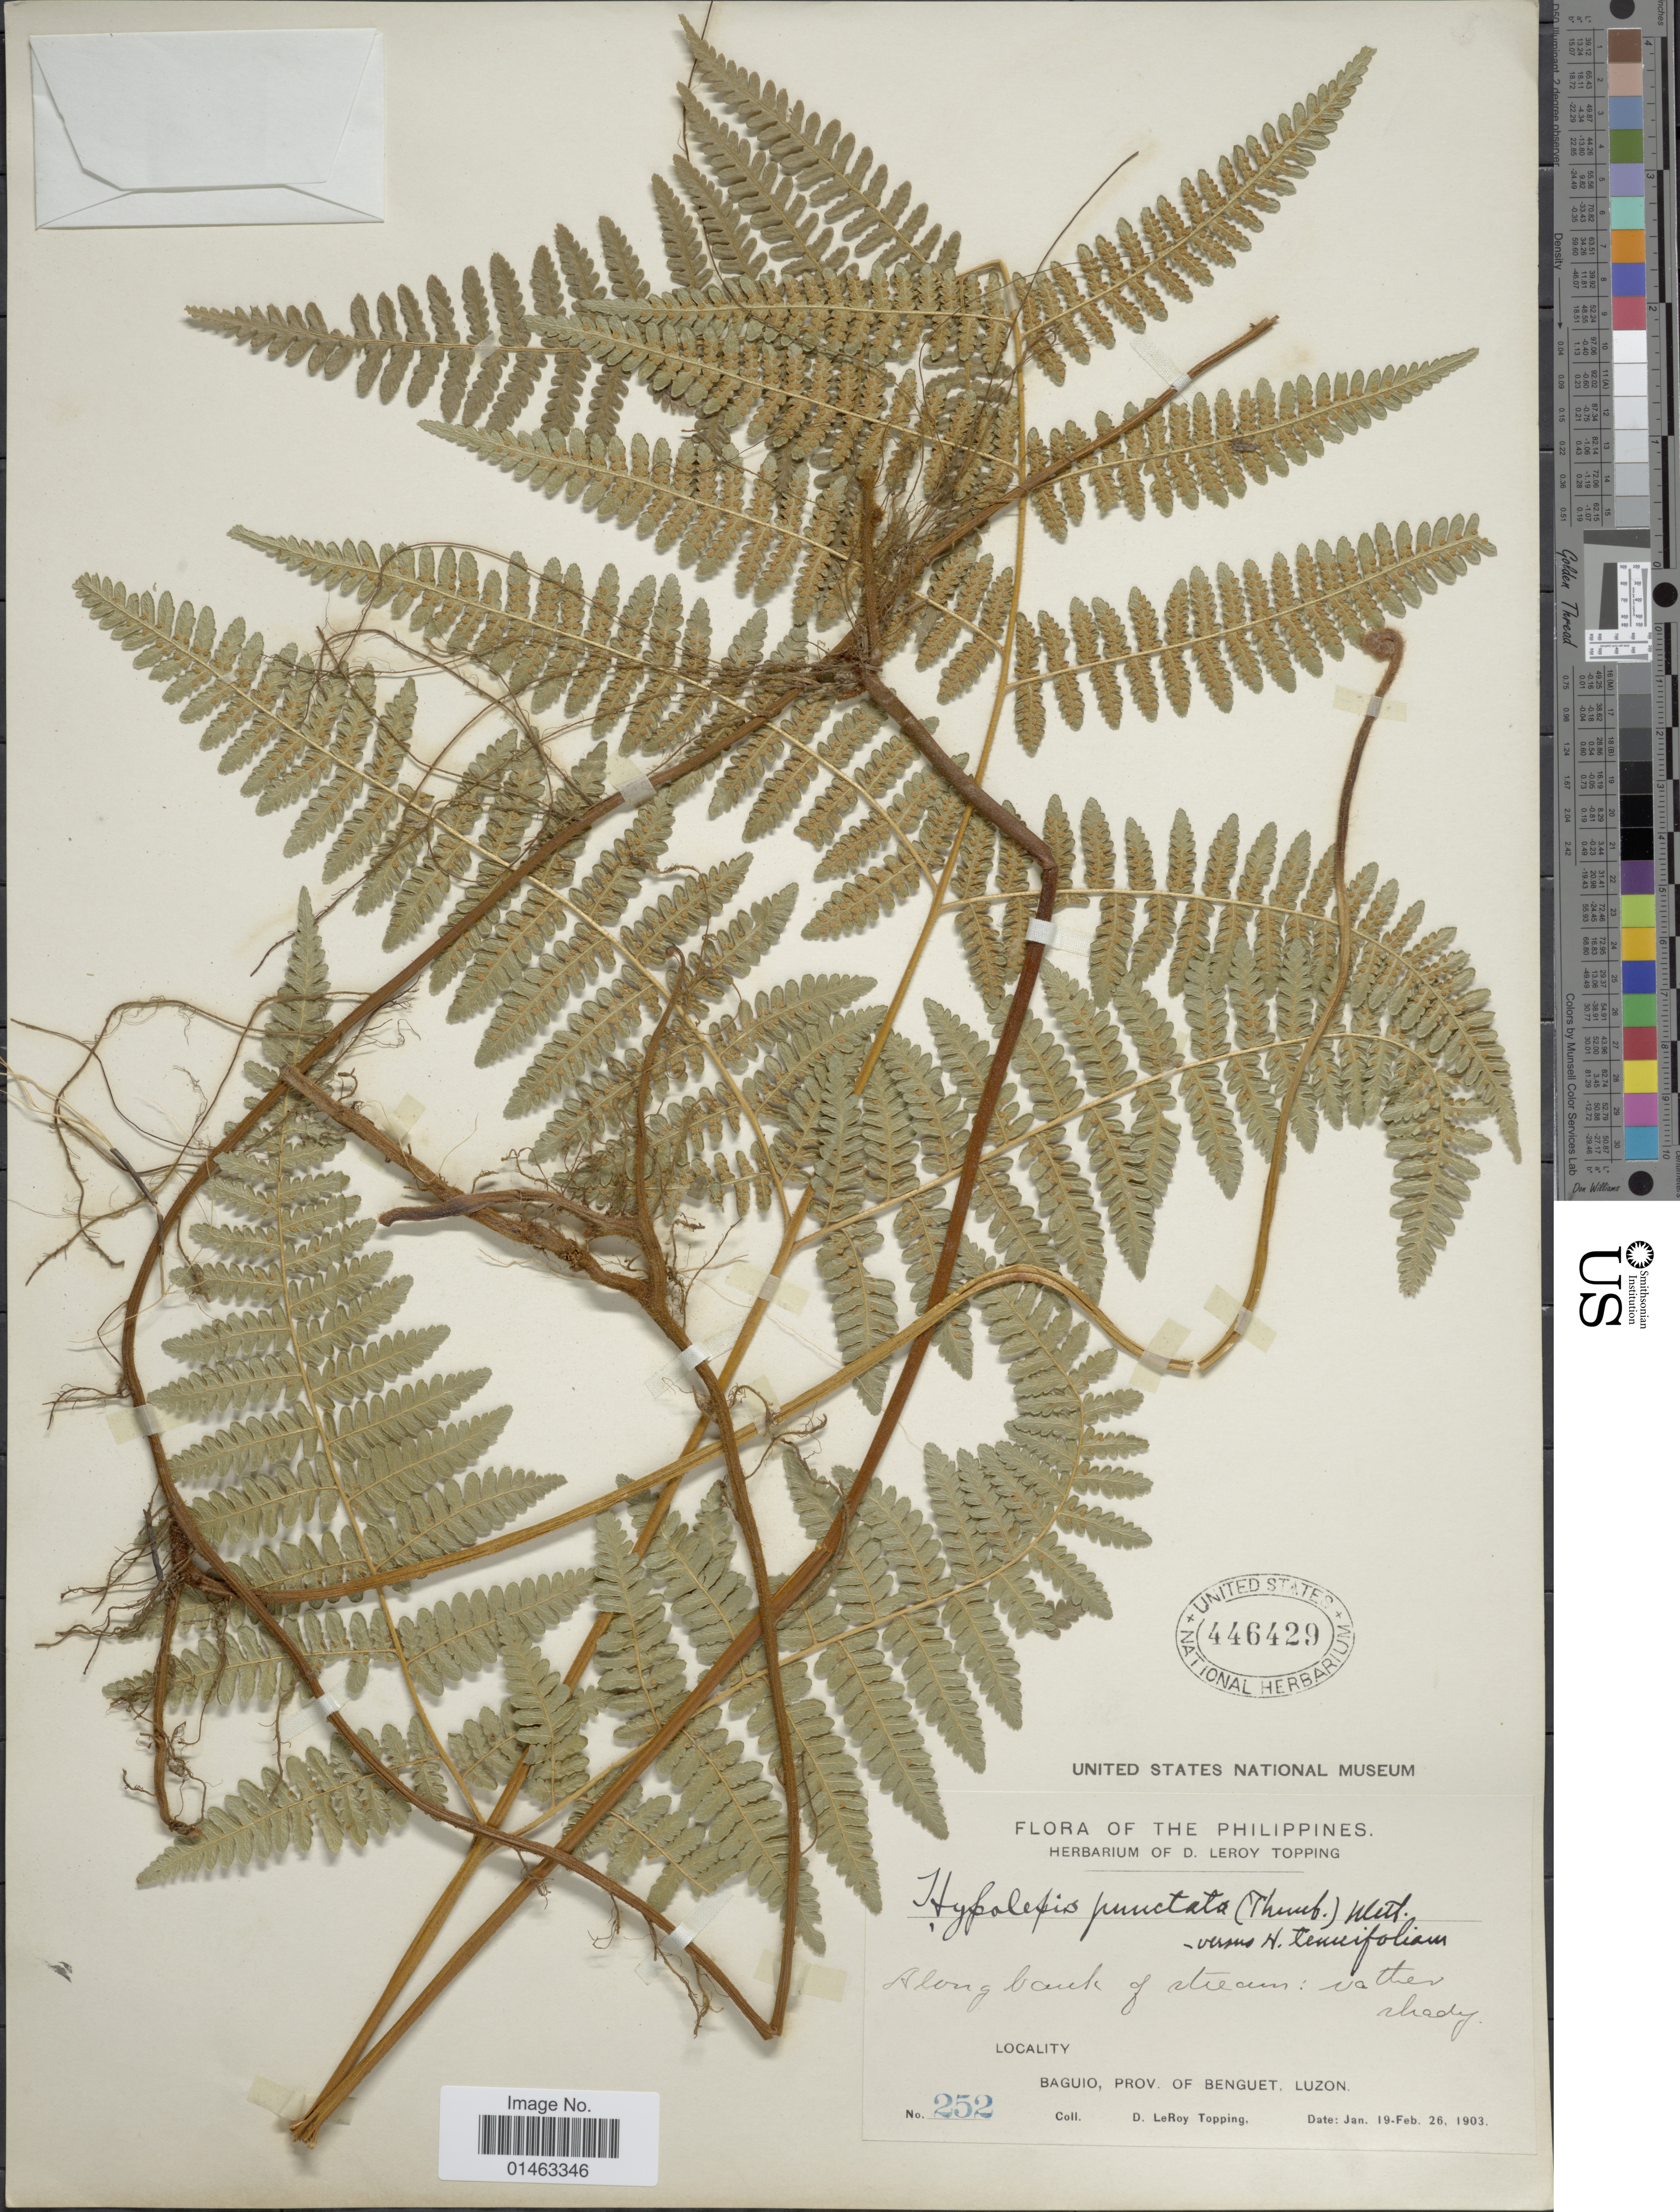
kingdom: Plantae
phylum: Tracheophyta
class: Polypodiopsida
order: Polypodiales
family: Dennstaedtiaceae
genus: Hypolepis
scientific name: Hypolepis punctata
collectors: D. L. Topping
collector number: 252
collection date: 1903-01-19/1903-02-26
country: Philippines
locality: Baguio, Prov. of Benguet, Luzon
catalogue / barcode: US 446429